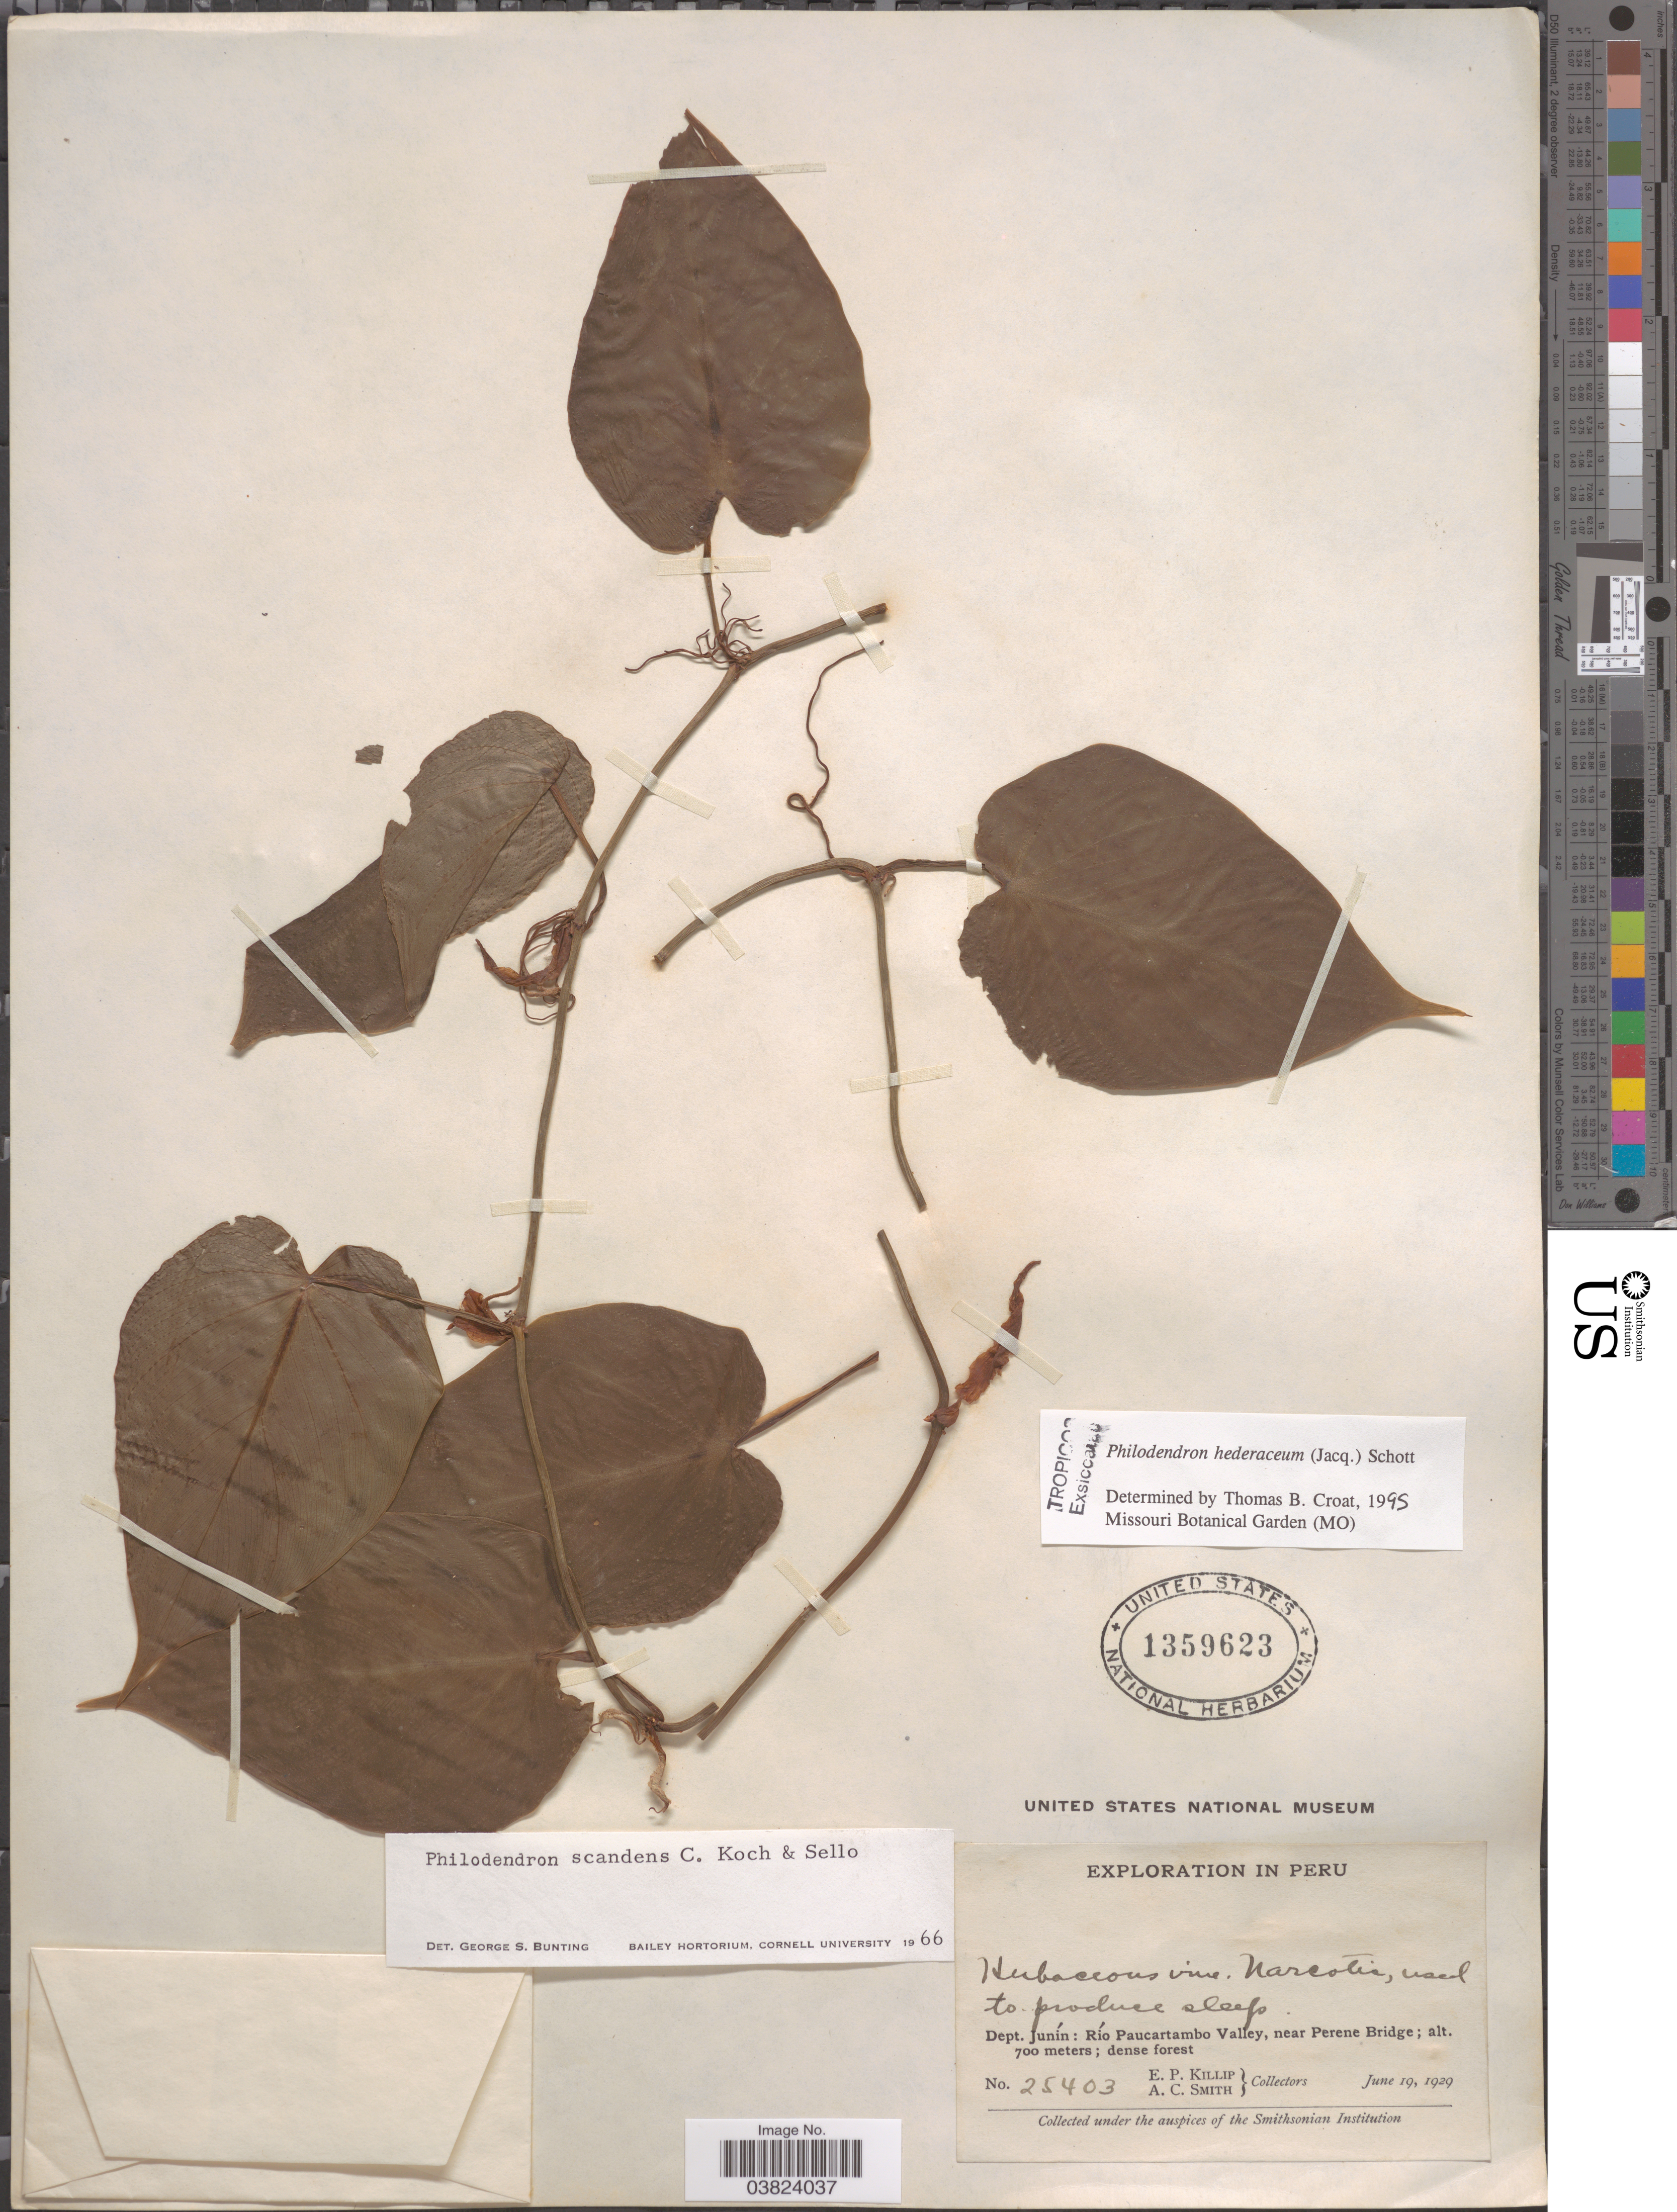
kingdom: Plantae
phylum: Tracheophyta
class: Liliopsida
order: Alismatales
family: Araceae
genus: Philodendron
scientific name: Philodendron hederaceum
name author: (Jacq.) Schott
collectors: E. P. Killip & A. C. Smith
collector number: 25403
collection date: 1929-06-19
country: Peru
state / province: Junín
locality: Dept. Junín: Río Paucartambo Valey, near Perene Bridge.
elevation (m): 700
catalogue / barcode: US 1359623